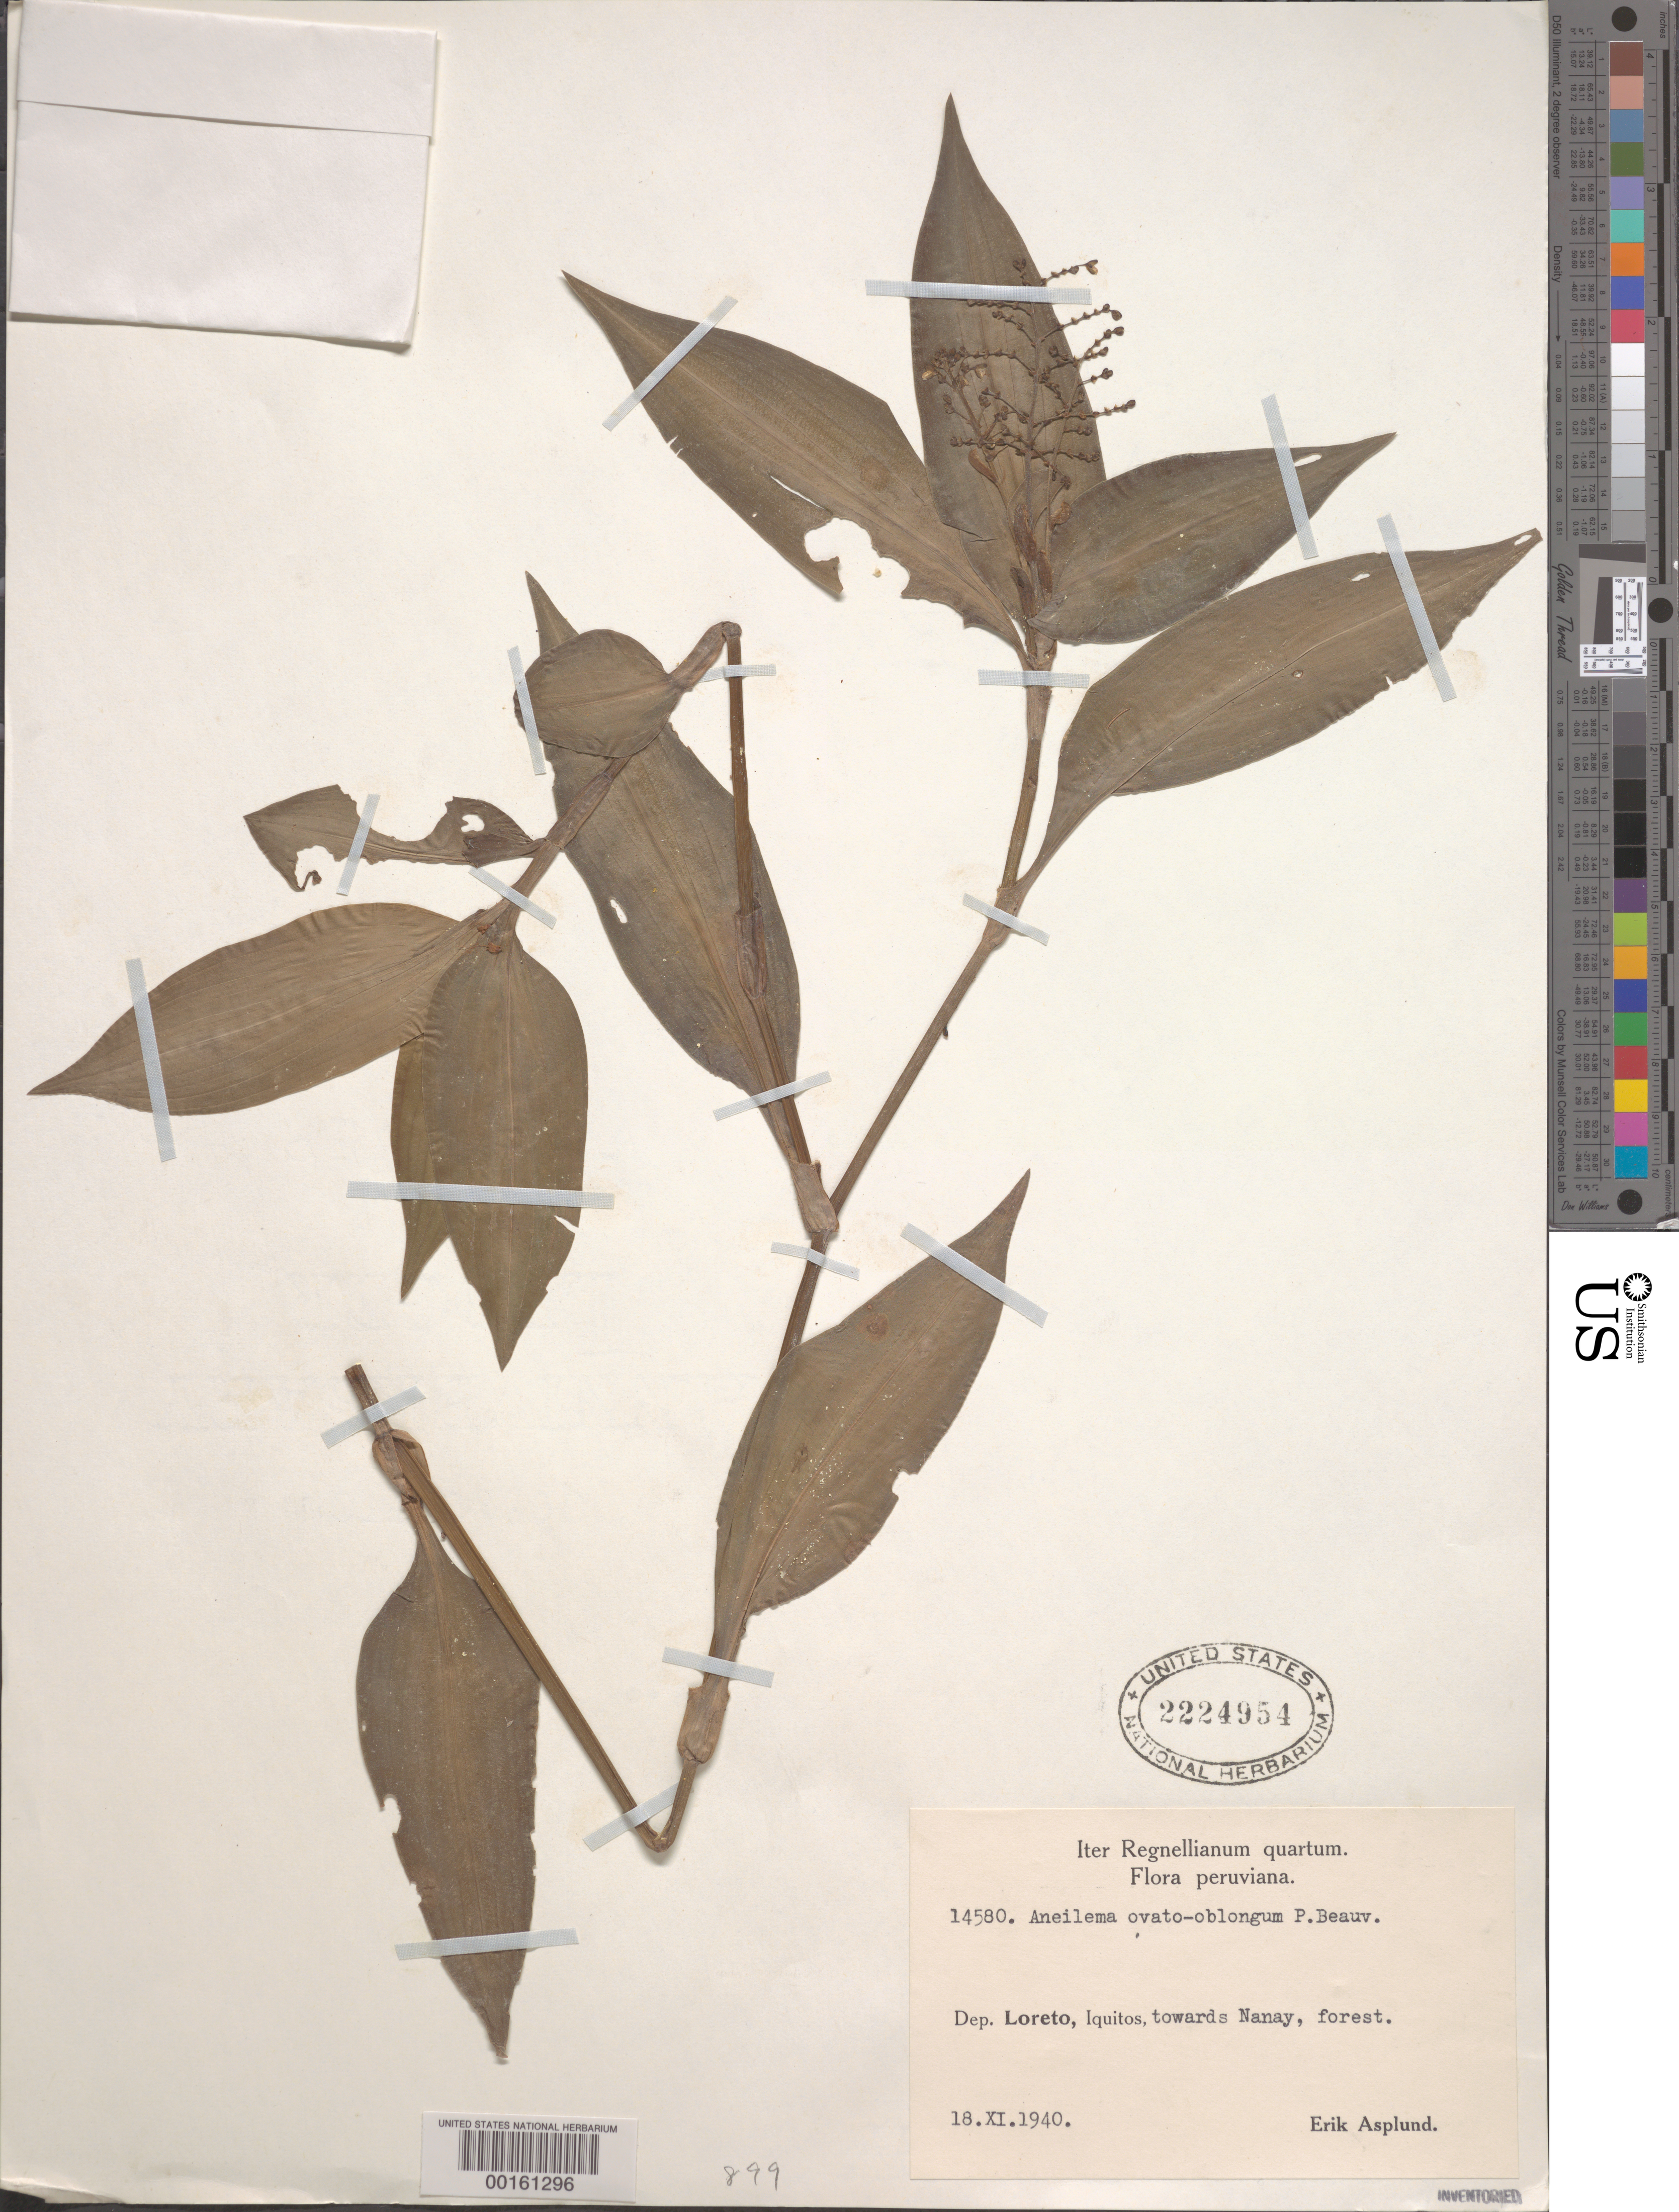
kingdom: Plantae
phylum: Tracheophyta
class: Liliopsida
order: Commelinales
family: Commelinaceae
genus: Aneilema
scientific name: Aneilema umbrosum subsp. ovato-oblongum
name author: (P. Beauv.) J.K. Morton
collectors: E. Asplund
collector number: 14580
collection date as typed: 18 Nov 1940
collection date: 1940-11-18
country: Peru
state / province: Loreto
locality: Iquitos, towards nanay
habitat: Forest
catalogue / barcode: US 2224954